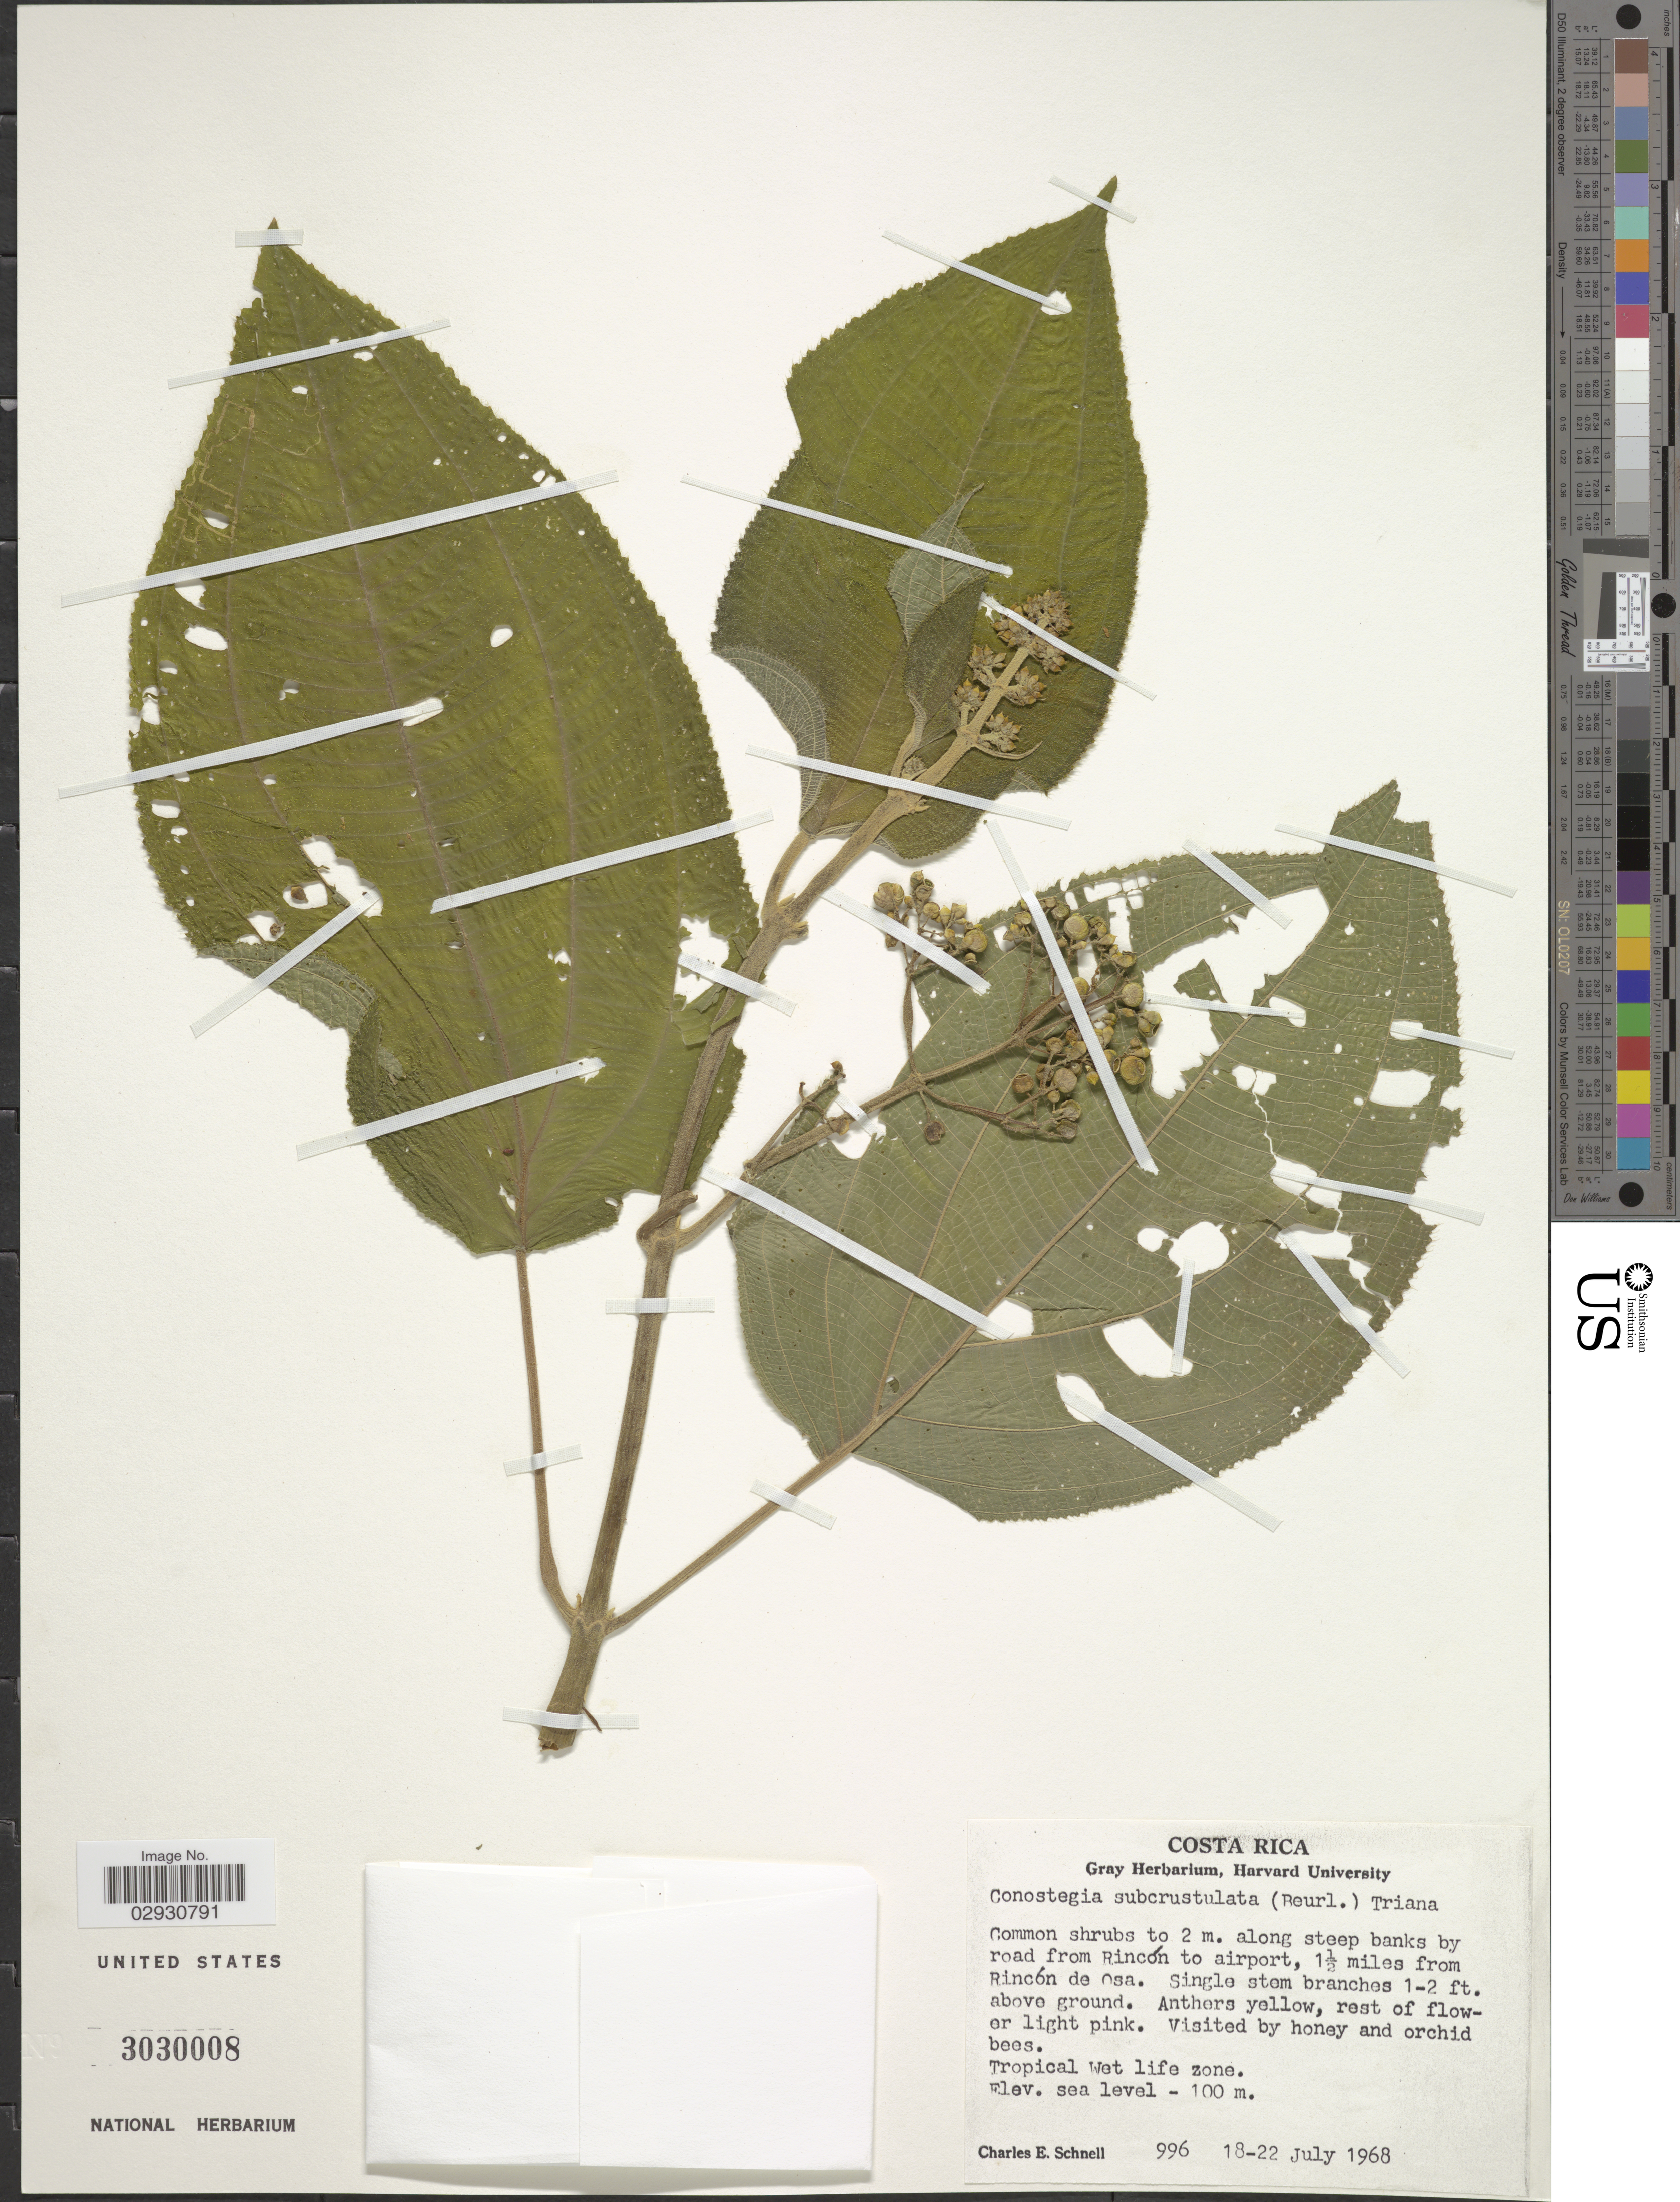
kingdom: Plantae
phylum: Tracheophyta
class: Magnoliopsida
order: Myrtales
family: Melastomataceae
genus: Conostegia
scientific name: Conostegia subcrustulata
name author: (Beurl.) Triana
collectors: C. Schnell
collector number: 996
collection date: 1968-07-18/1968-07-22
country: Costa Rica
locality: Along steep banks by road from Rincón to airport, 1½ miles from Rincón de Osa. Tropical Wet life zone.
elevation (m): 100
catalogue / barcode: US 3030008